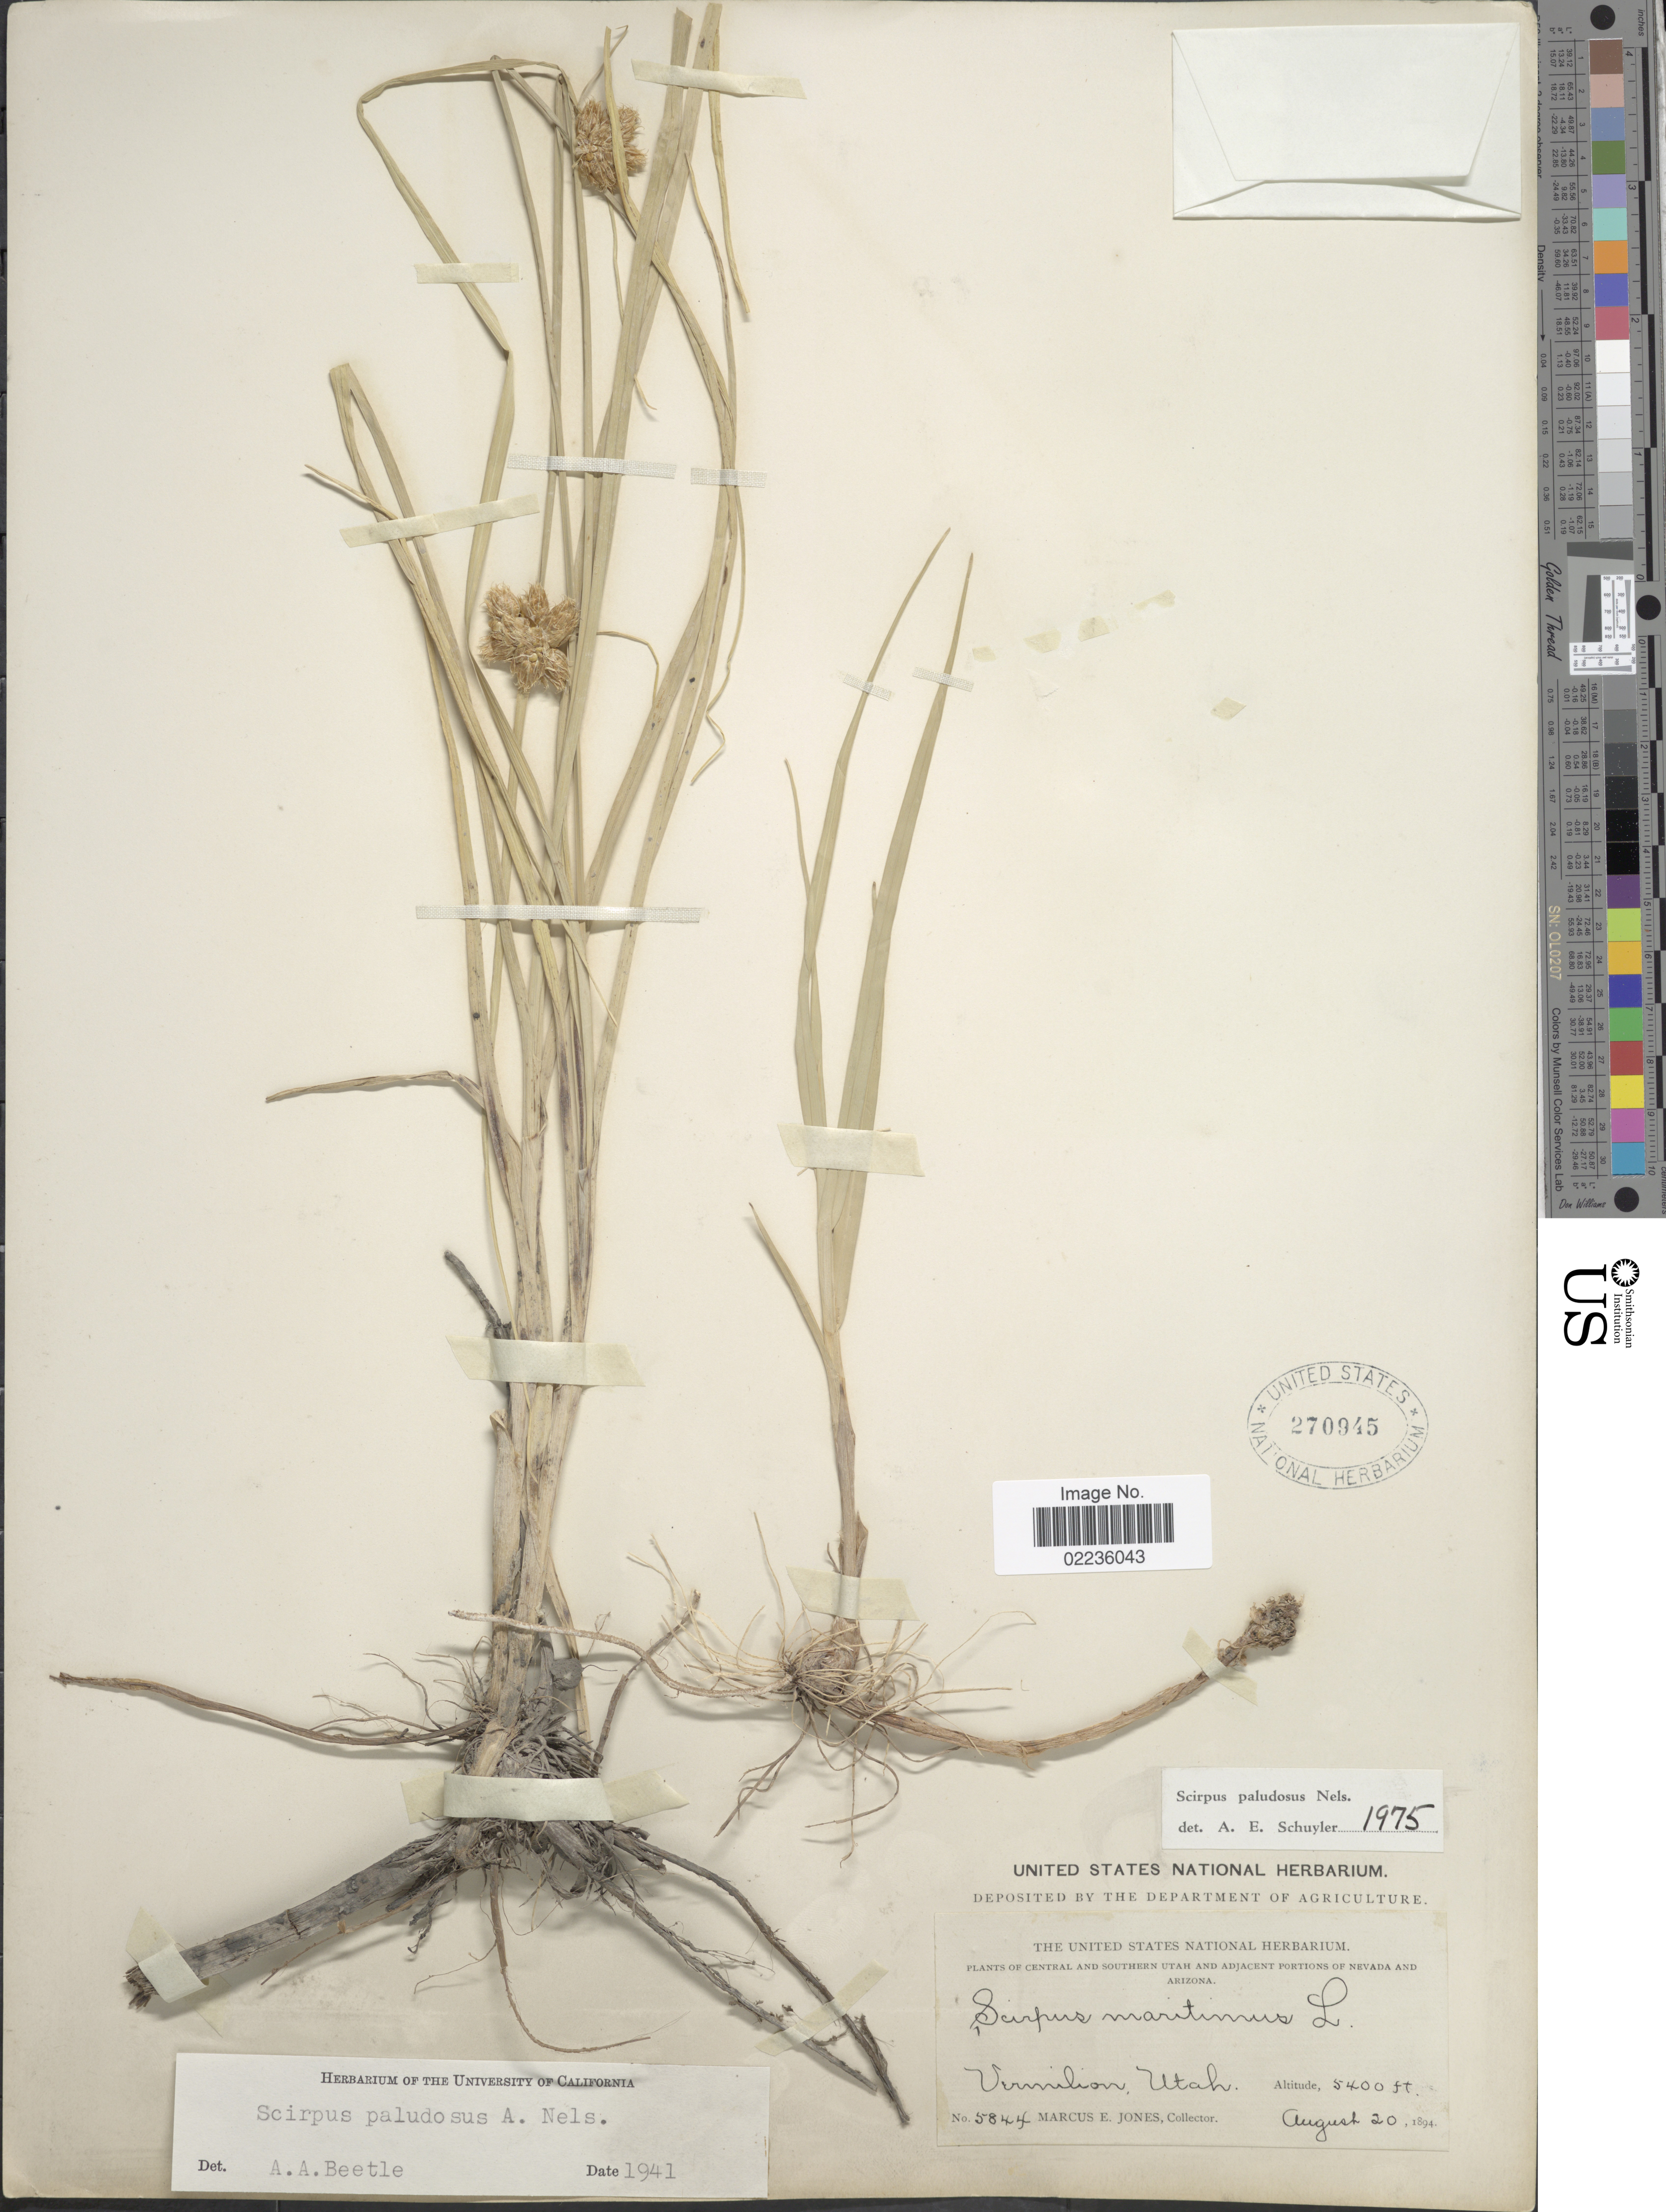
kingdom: Plantae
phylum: Tracheophyta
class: Liliopsida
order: Poales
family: Cyperaceae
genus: Bolboschoenus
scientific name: Bolboschoenus maritimus subsp. paludosus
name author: (A. Nelson) T. Koyama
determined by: Strong, M. T., (US), Smithsonian Institution - National Museum of Natural History (UNITED STATES)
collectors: M. E. Jones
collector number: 5844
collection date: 1894-08-20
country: United States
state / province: Utah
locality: Central and southern Utah. Vermilion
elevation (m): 1646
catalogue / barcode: US 270945